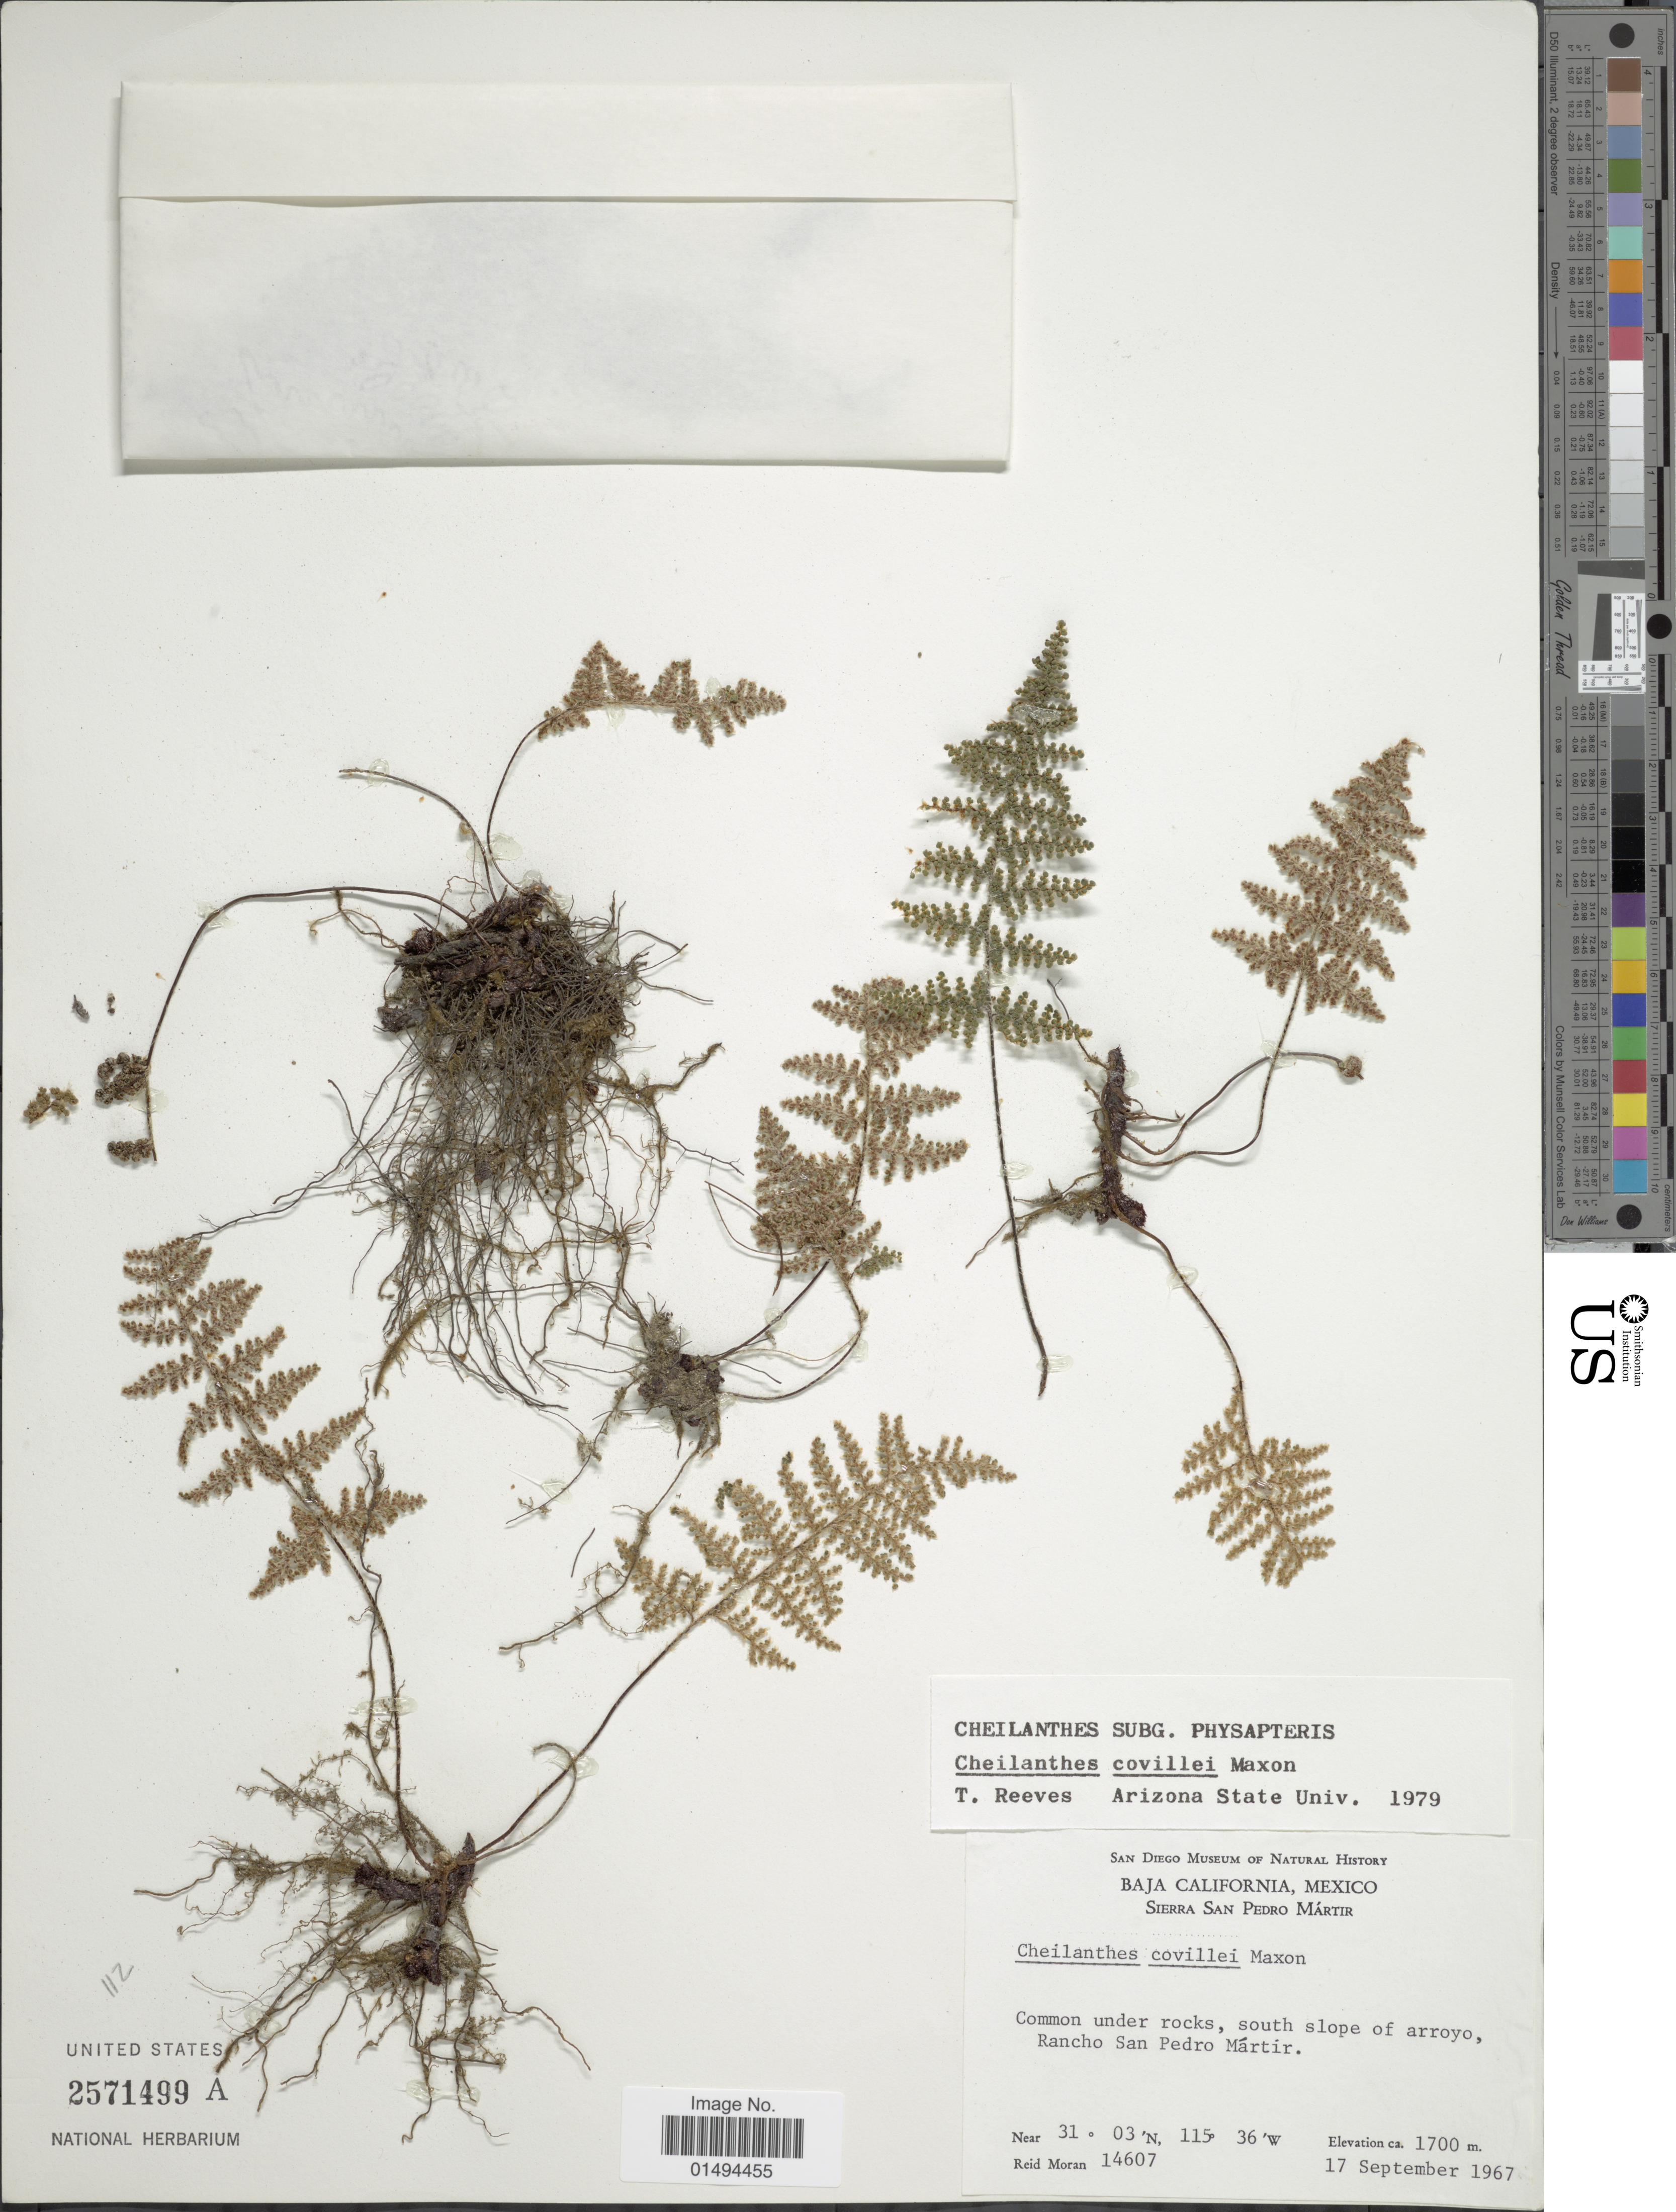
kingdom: Plantae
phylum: Tracheophyta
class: Polypodiopsida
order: Polypodiales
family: Pteridaceae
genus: Myriopteris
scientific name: Myriopteris covillei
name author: (Maxon) Á. Löve & D. Löve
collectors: R. V. Moran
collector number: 14607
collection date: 1967-09-17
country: Mexico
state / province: Baja California Norte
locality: Sierra San Pedro Martir, South slope of arroyo, Rancho San Pedro Martir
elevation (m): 1700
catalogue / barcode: US 2571499A